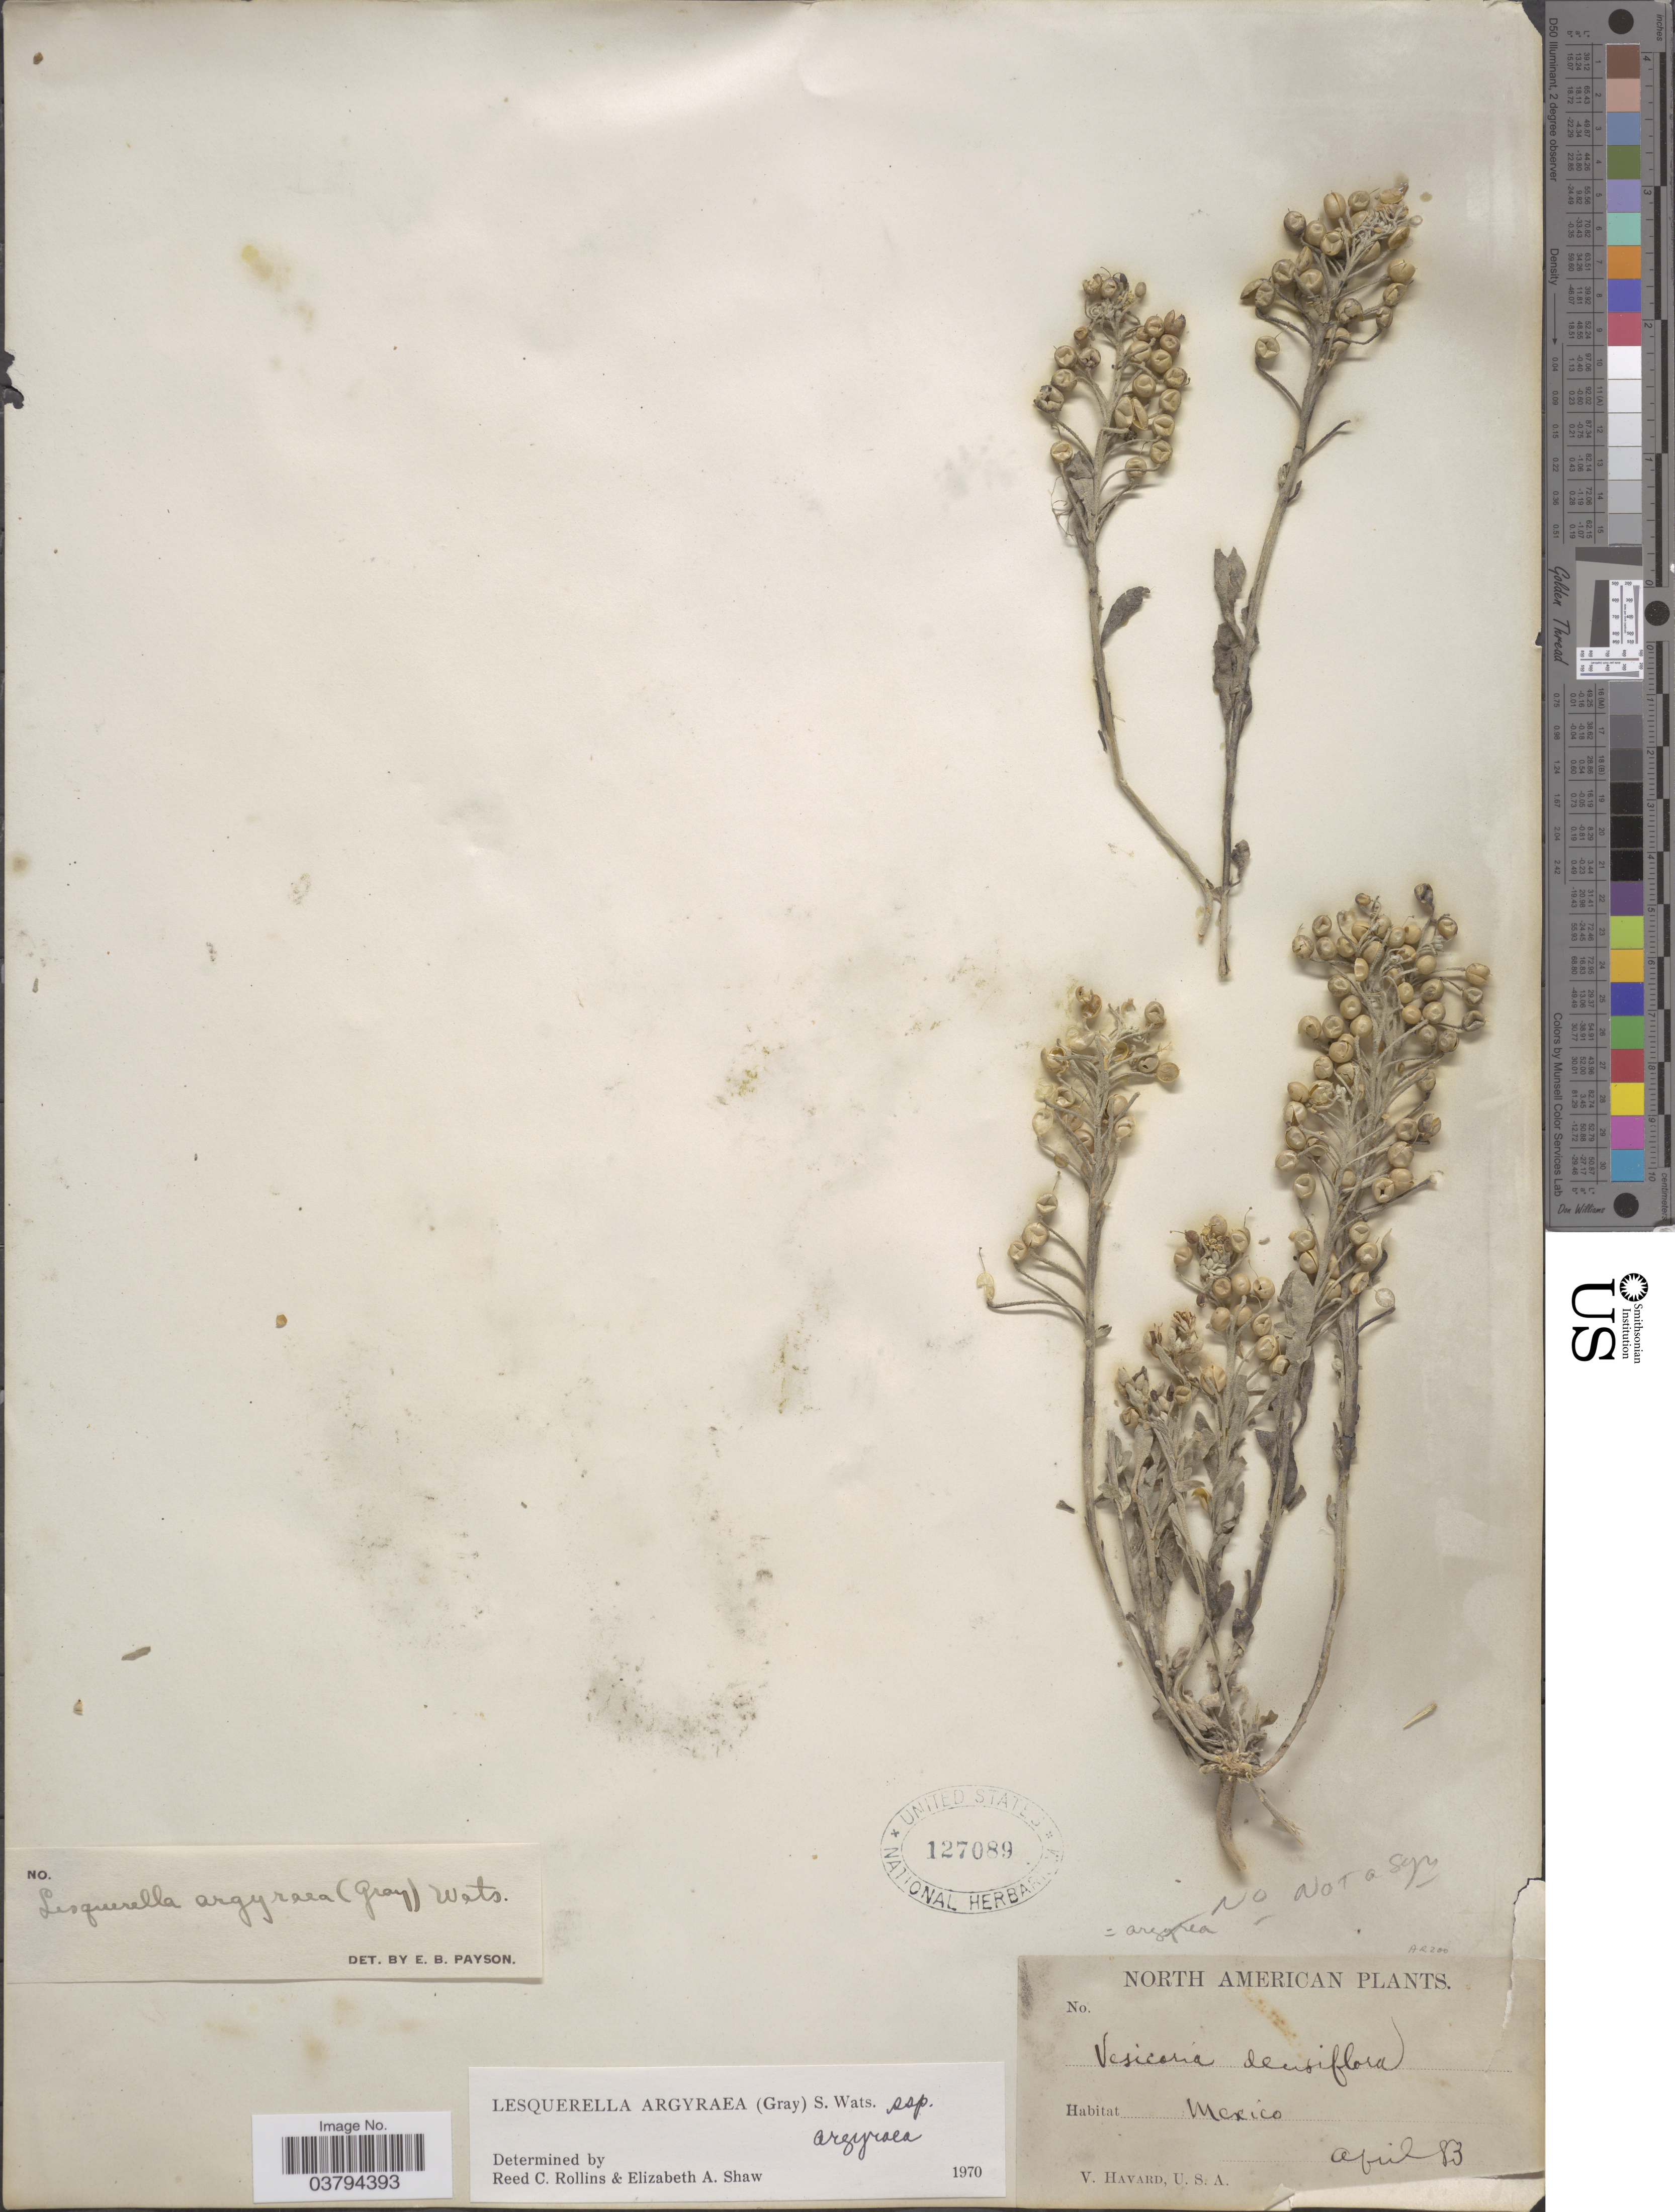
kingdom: Plantae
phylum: Tracheophyta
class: Magnoliopsida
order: Brassicales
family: Brassicaceae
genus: Lesquerella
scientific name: Lesquerella argyraea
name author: (A. Gray) S. Watson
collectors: V. Havard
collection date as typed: Transcribed d/m/y: /4/83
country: Mexico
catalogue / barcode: US 127089